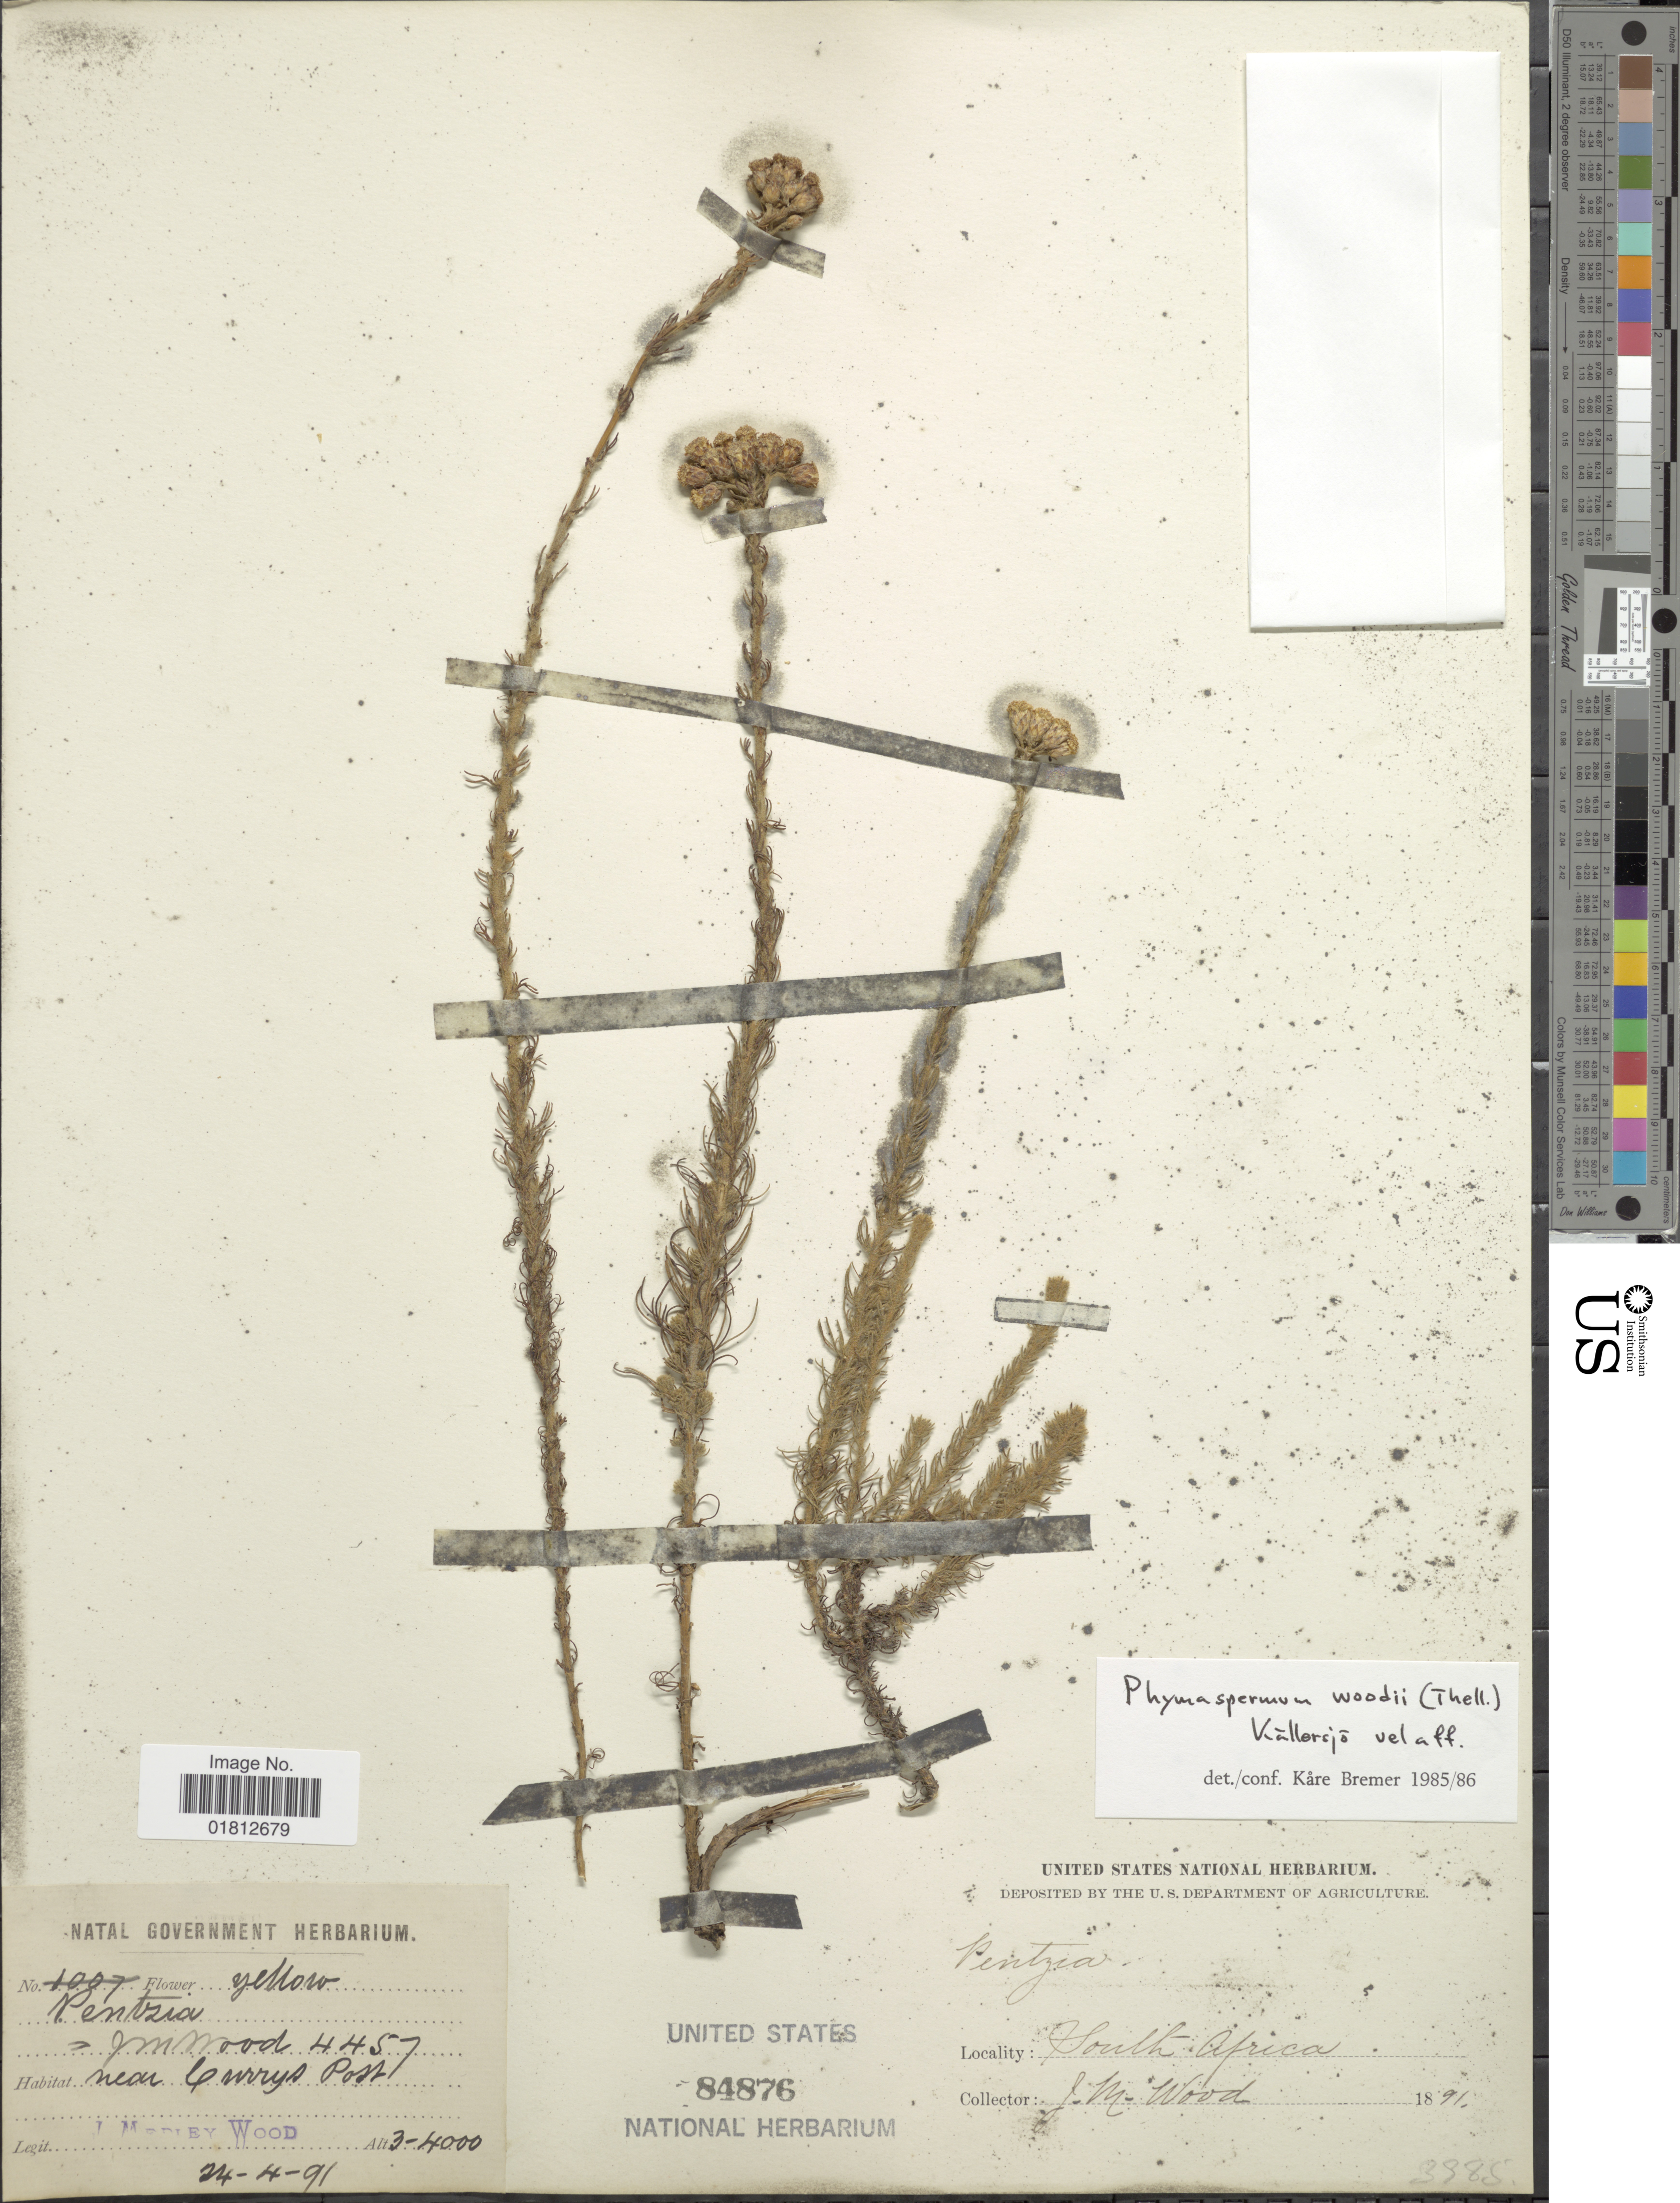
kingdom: Plantae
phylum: Tracheophyta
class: Magnoliopsida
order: Asterales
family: Asteraceae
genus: Phymaspermum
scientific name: Phymaspermum woodii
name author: (Thell.) Källersjö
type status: Type Collection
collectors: J. M. Wood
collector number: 4457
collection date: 1891-04-24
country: South Africa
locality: Near Currys Pass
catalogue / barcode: US 84876